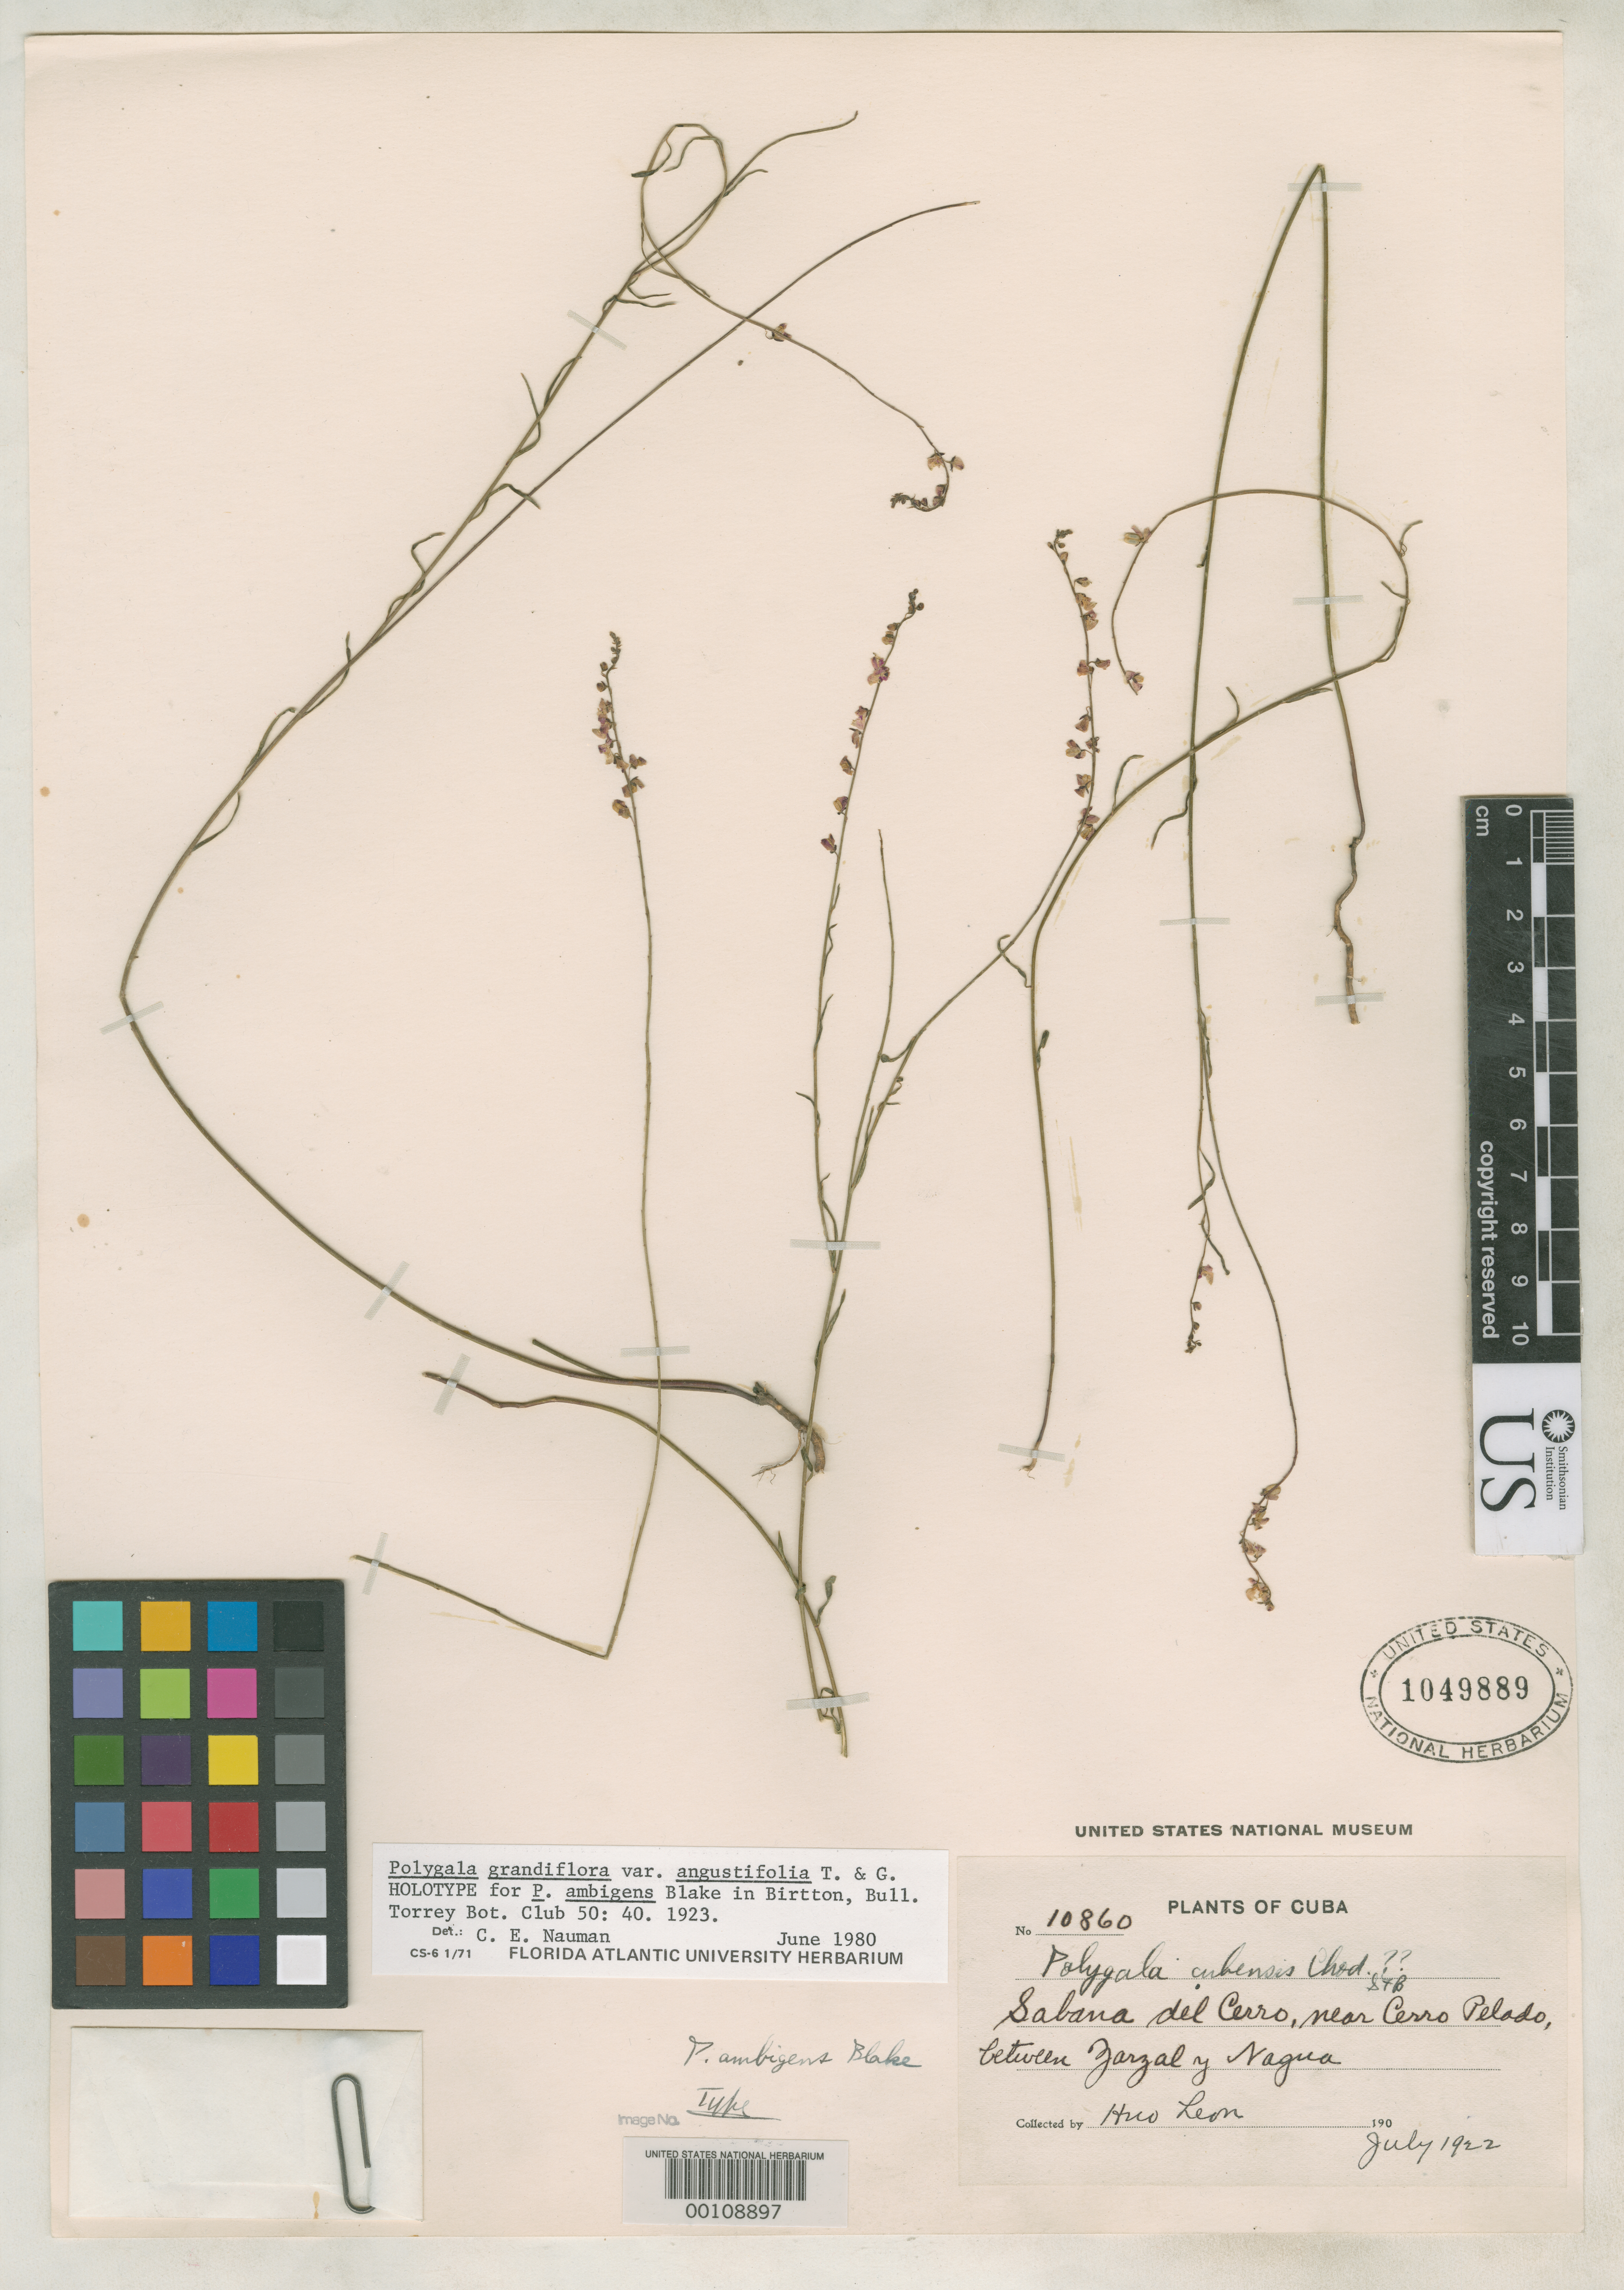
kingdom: Plantae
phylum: Tracheophyta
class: Magnoliopsida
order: Fabales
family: Polygalaceae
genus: Polygala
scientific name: Polygala ambigens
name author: S.F. Blake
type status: Holotype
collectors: Bro. León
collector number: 10860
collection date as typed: Jul 1922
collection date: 1922-07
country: Cuba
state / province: Oriente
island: Greater Antilles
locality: Sabana del cerro, near Cerro Pelado.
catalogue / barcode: US 1049889